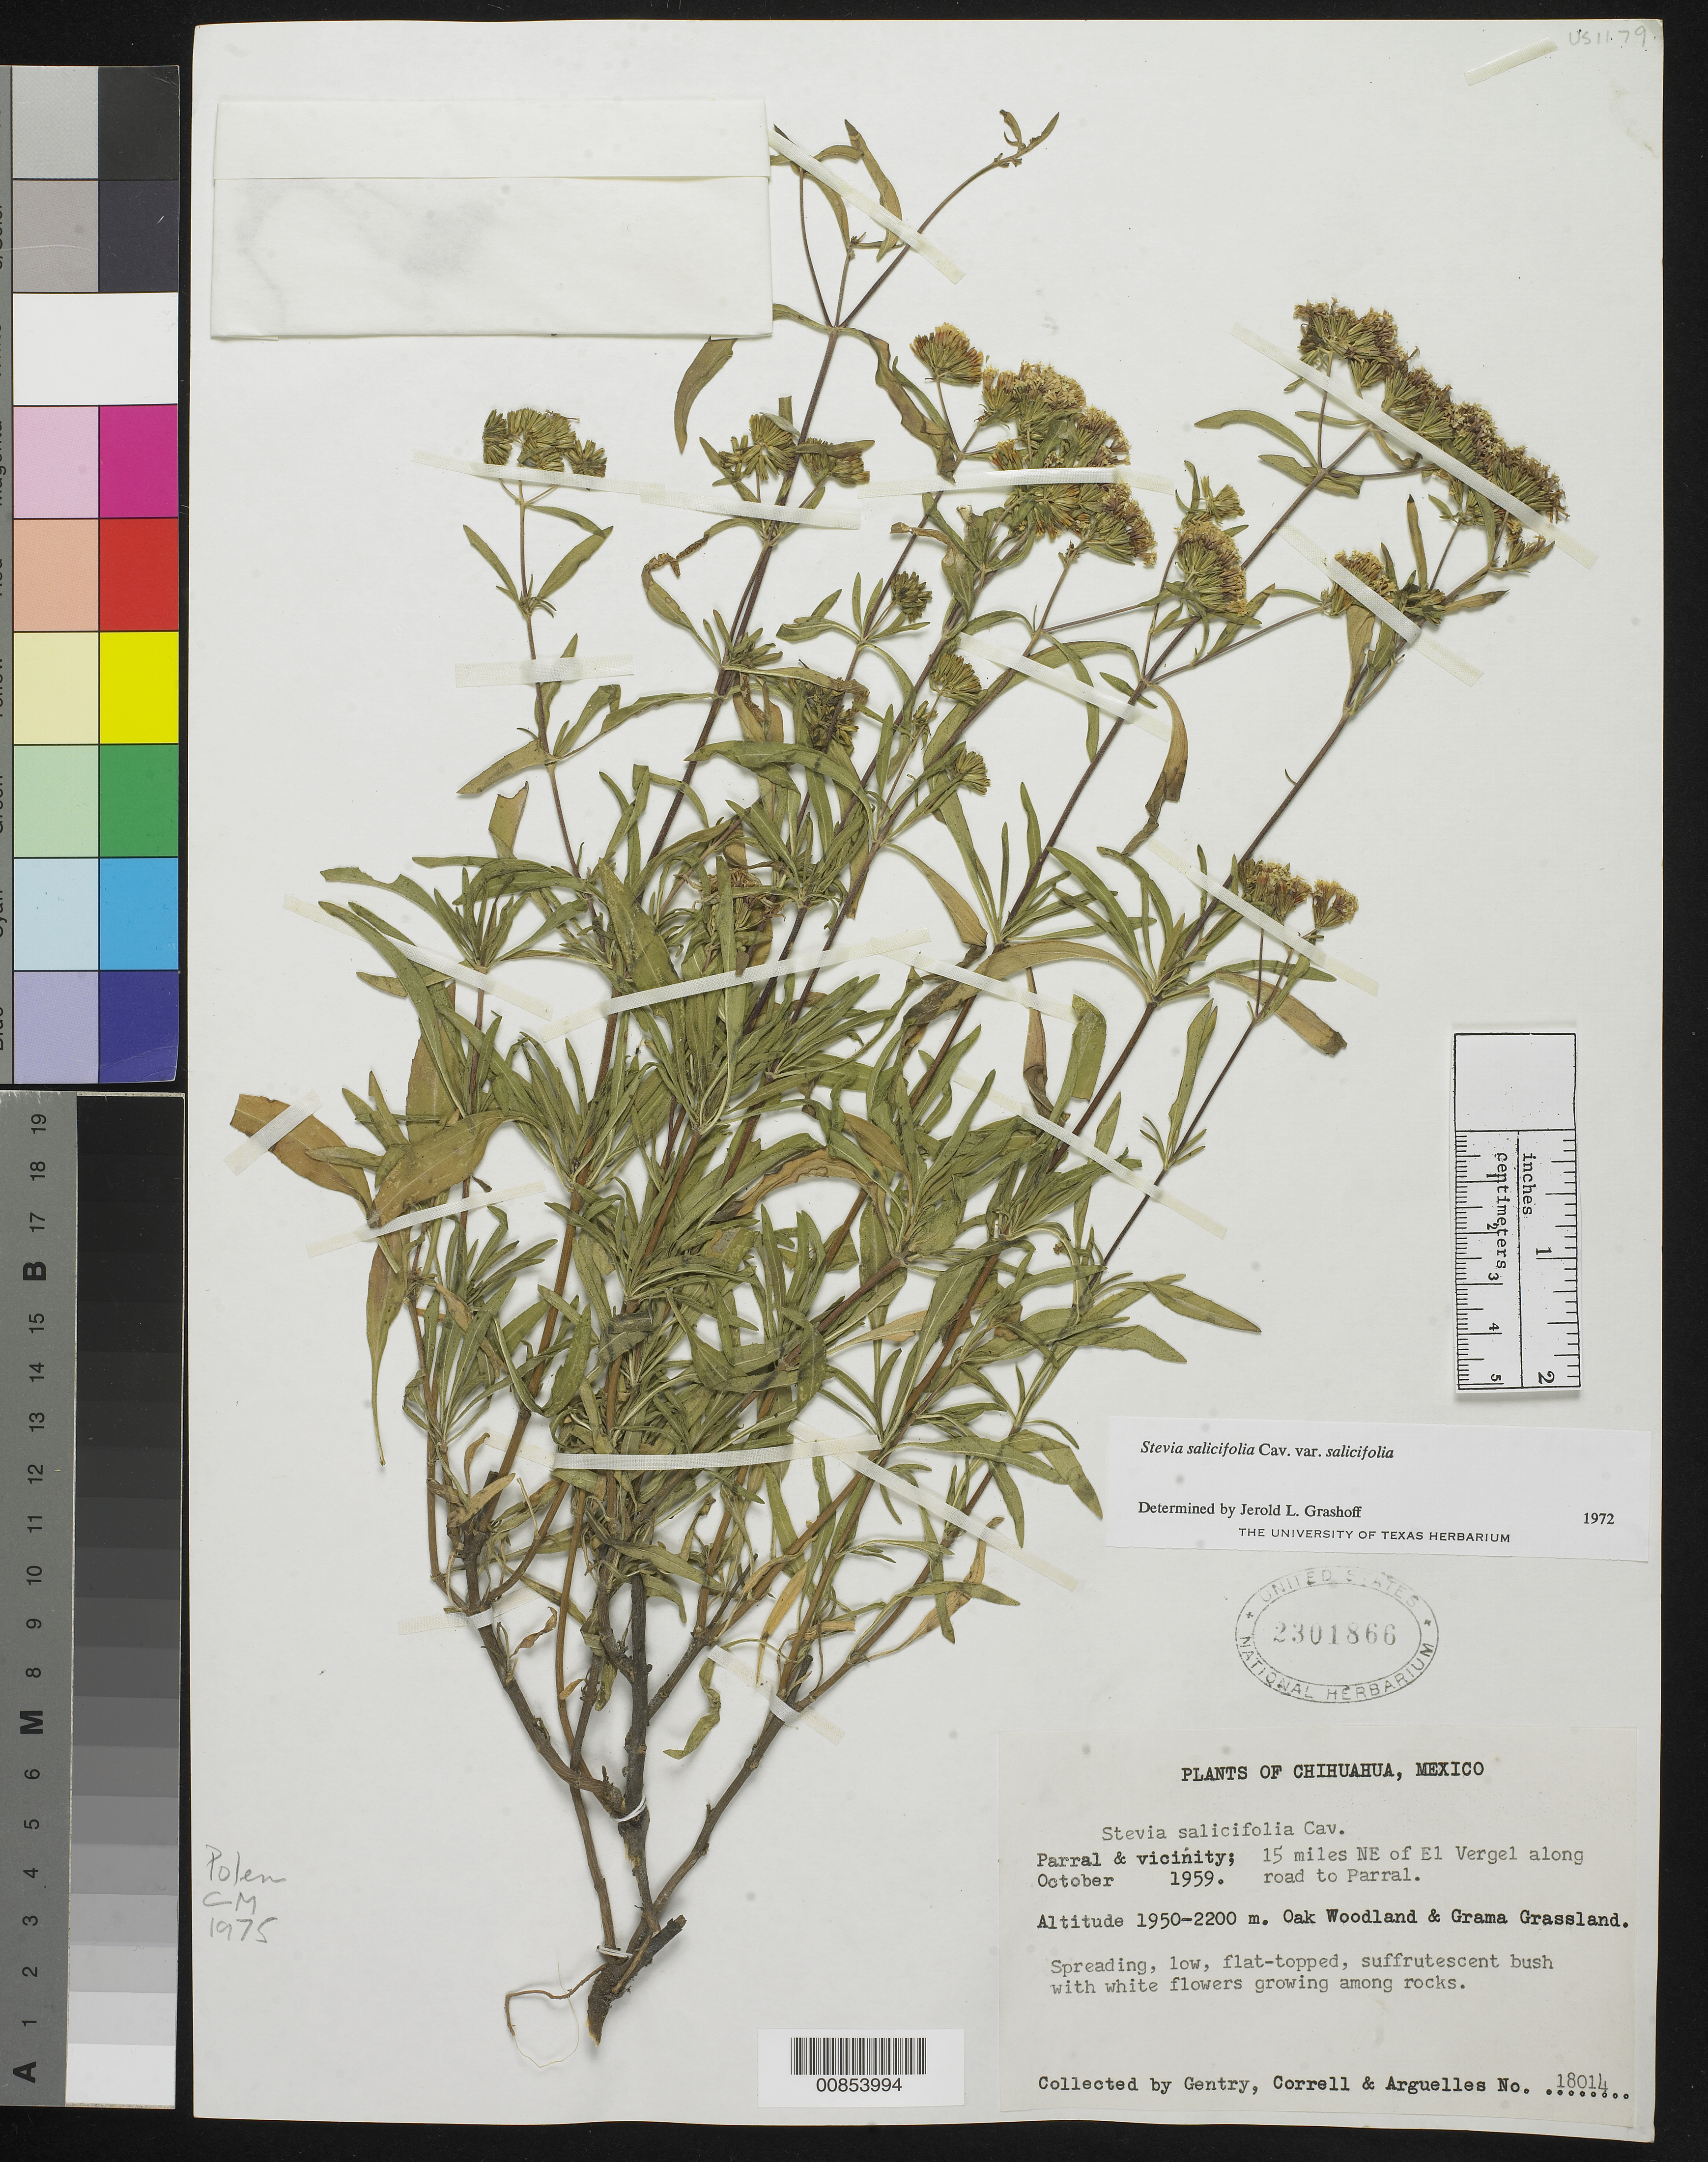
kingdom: Plantae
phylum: Tracheophyta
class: Magnoliopsida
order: Asterales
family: Asteraceae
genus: Stevia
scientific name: Stevia salicifolia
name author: Cav.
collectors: Gentry, --, -- Correll & Arguelles, --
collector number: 18014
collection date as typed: Oct 1959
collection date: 1959-10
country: Mexico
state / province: Chihuahua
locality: Parral and vicinity; 15 miles NE of El Vergel along road to Parral.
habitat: Growing among rocks. Oak Woodland & Grama Grassland.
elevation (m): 2200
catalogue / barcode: US 2301866